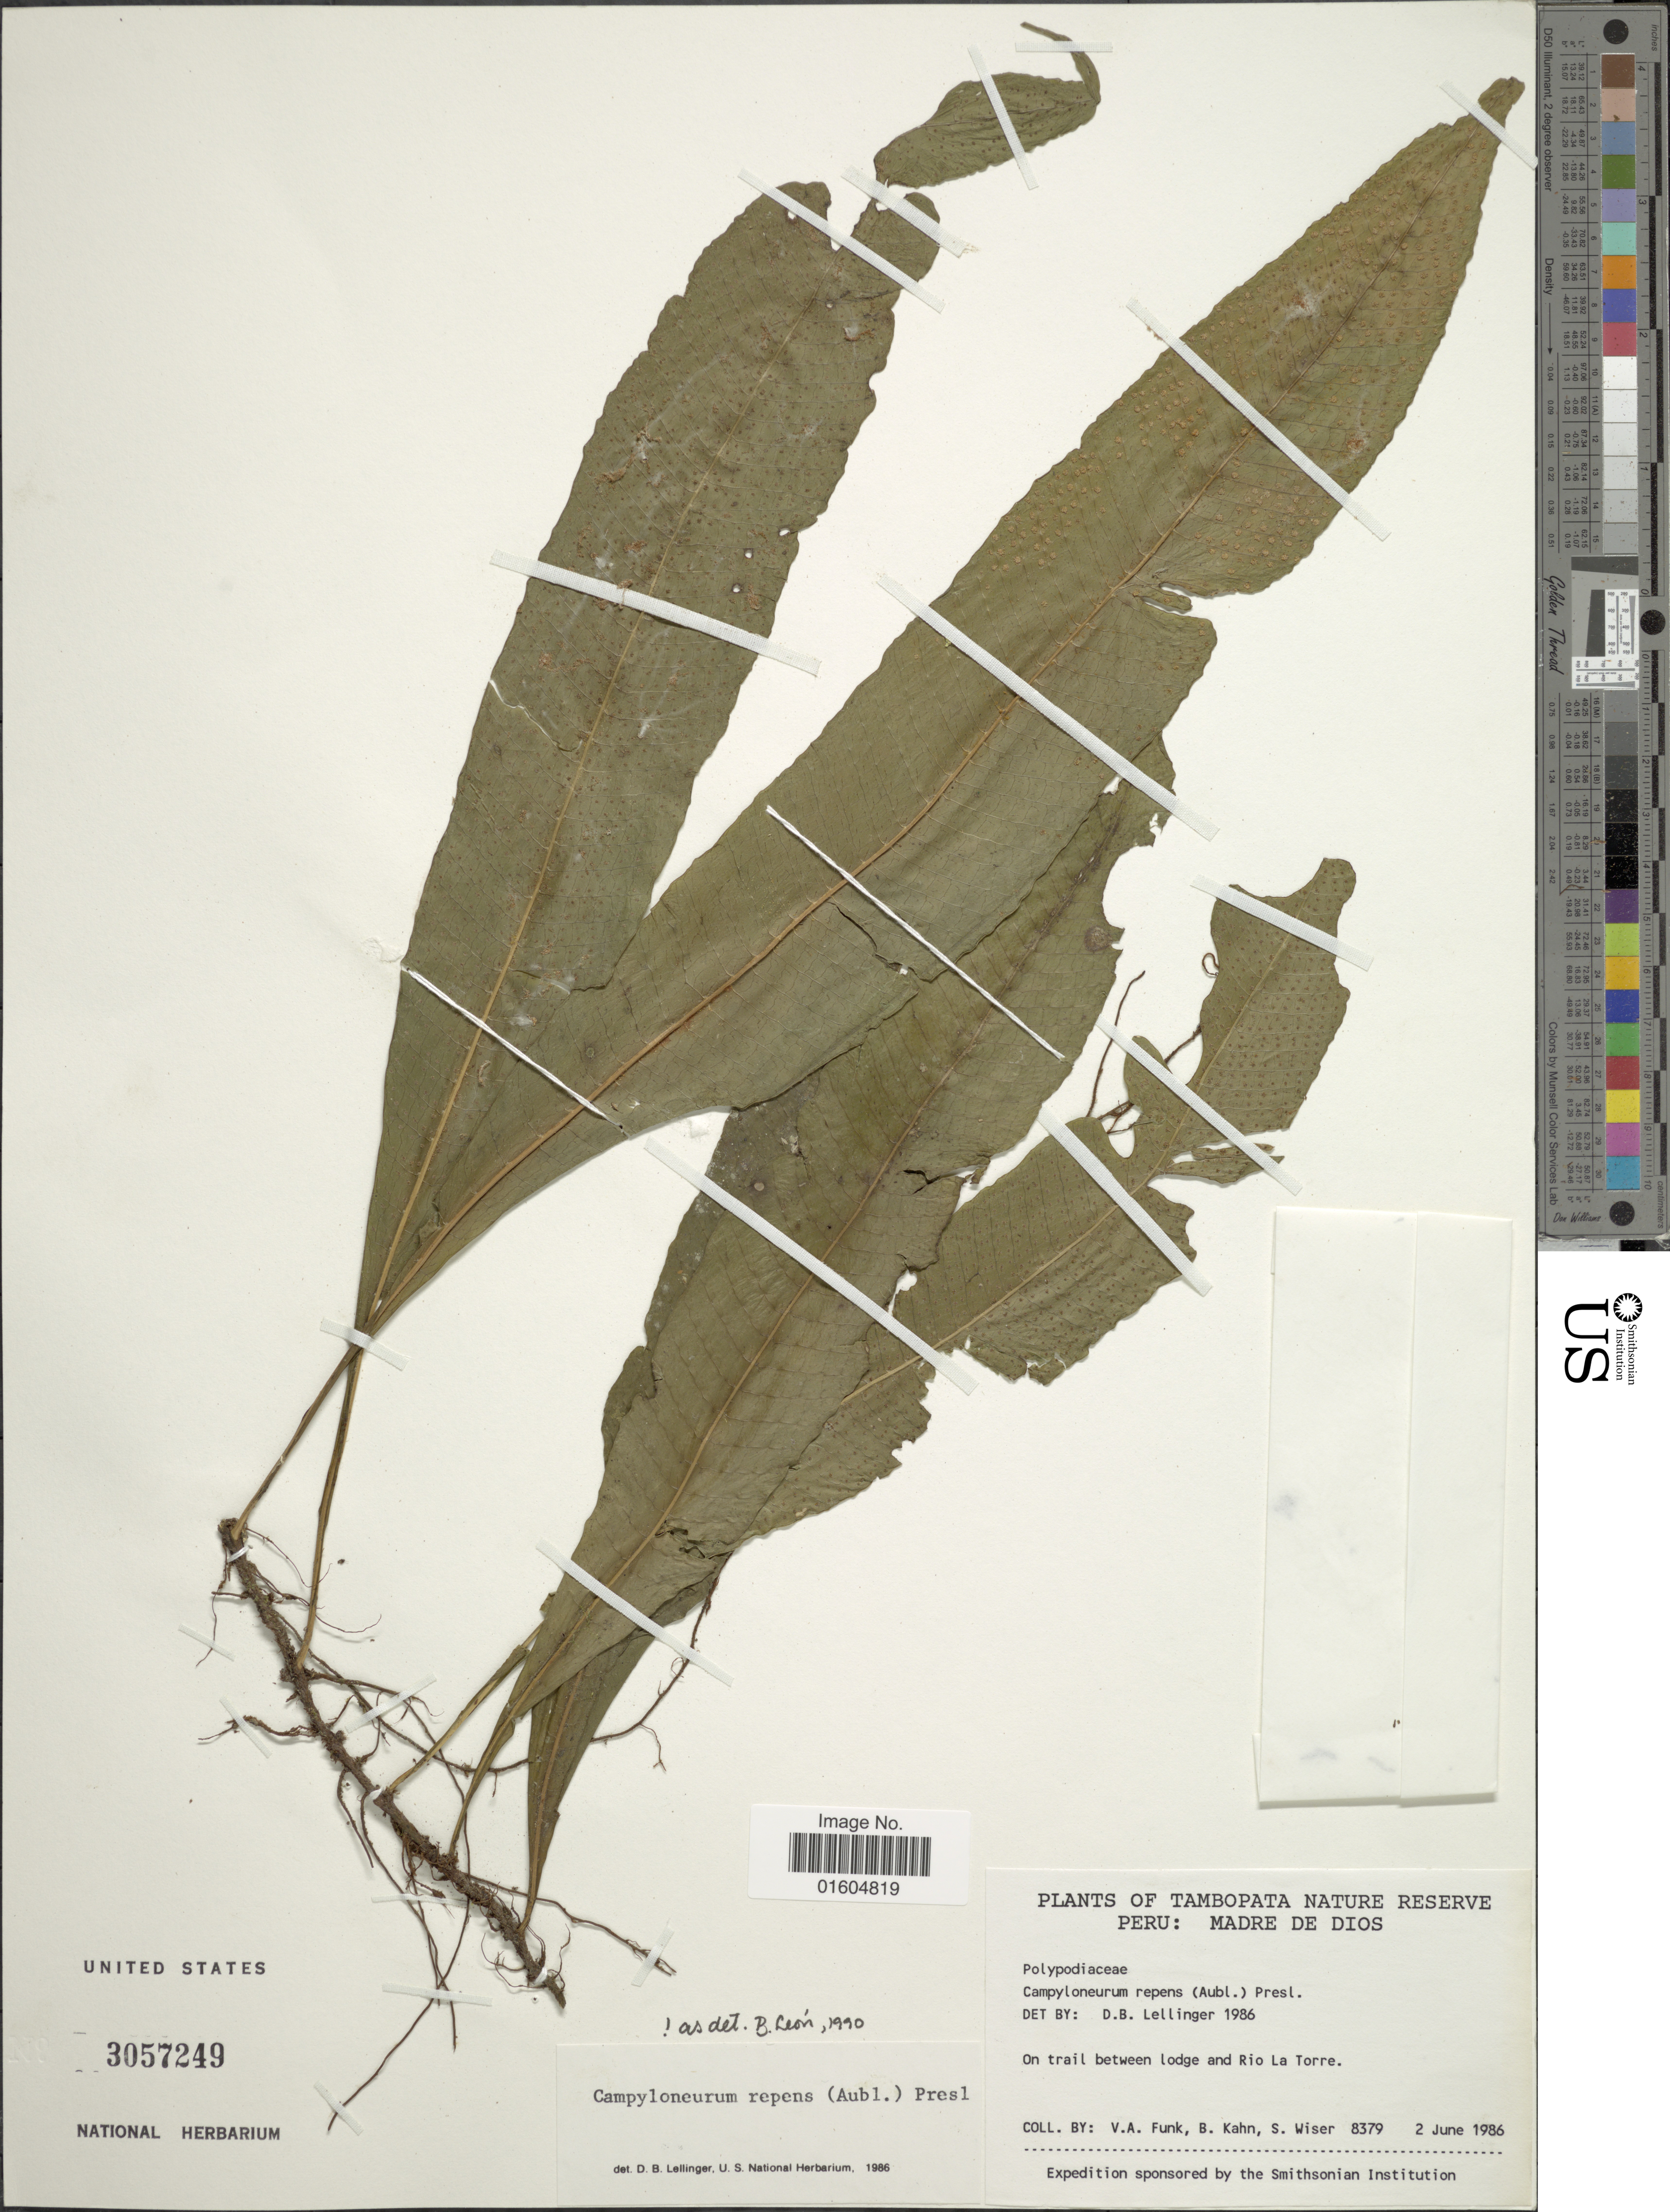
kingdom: Plantae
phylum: Tracheophyta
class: Polypodiopsida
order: Polypodiales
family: Polypodiaceae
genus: Campyloneurum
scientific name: Campyloneurum repens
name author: (Aubl.) C. Presl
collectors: V. Funk, B. Kahn & S. Wiser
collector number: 8379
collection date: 1986-06-02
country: Peru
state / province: Madre de Dios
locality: Peru: Madre de Dios. On trail between lodge and Rio La Torre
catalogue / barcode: US 3057249